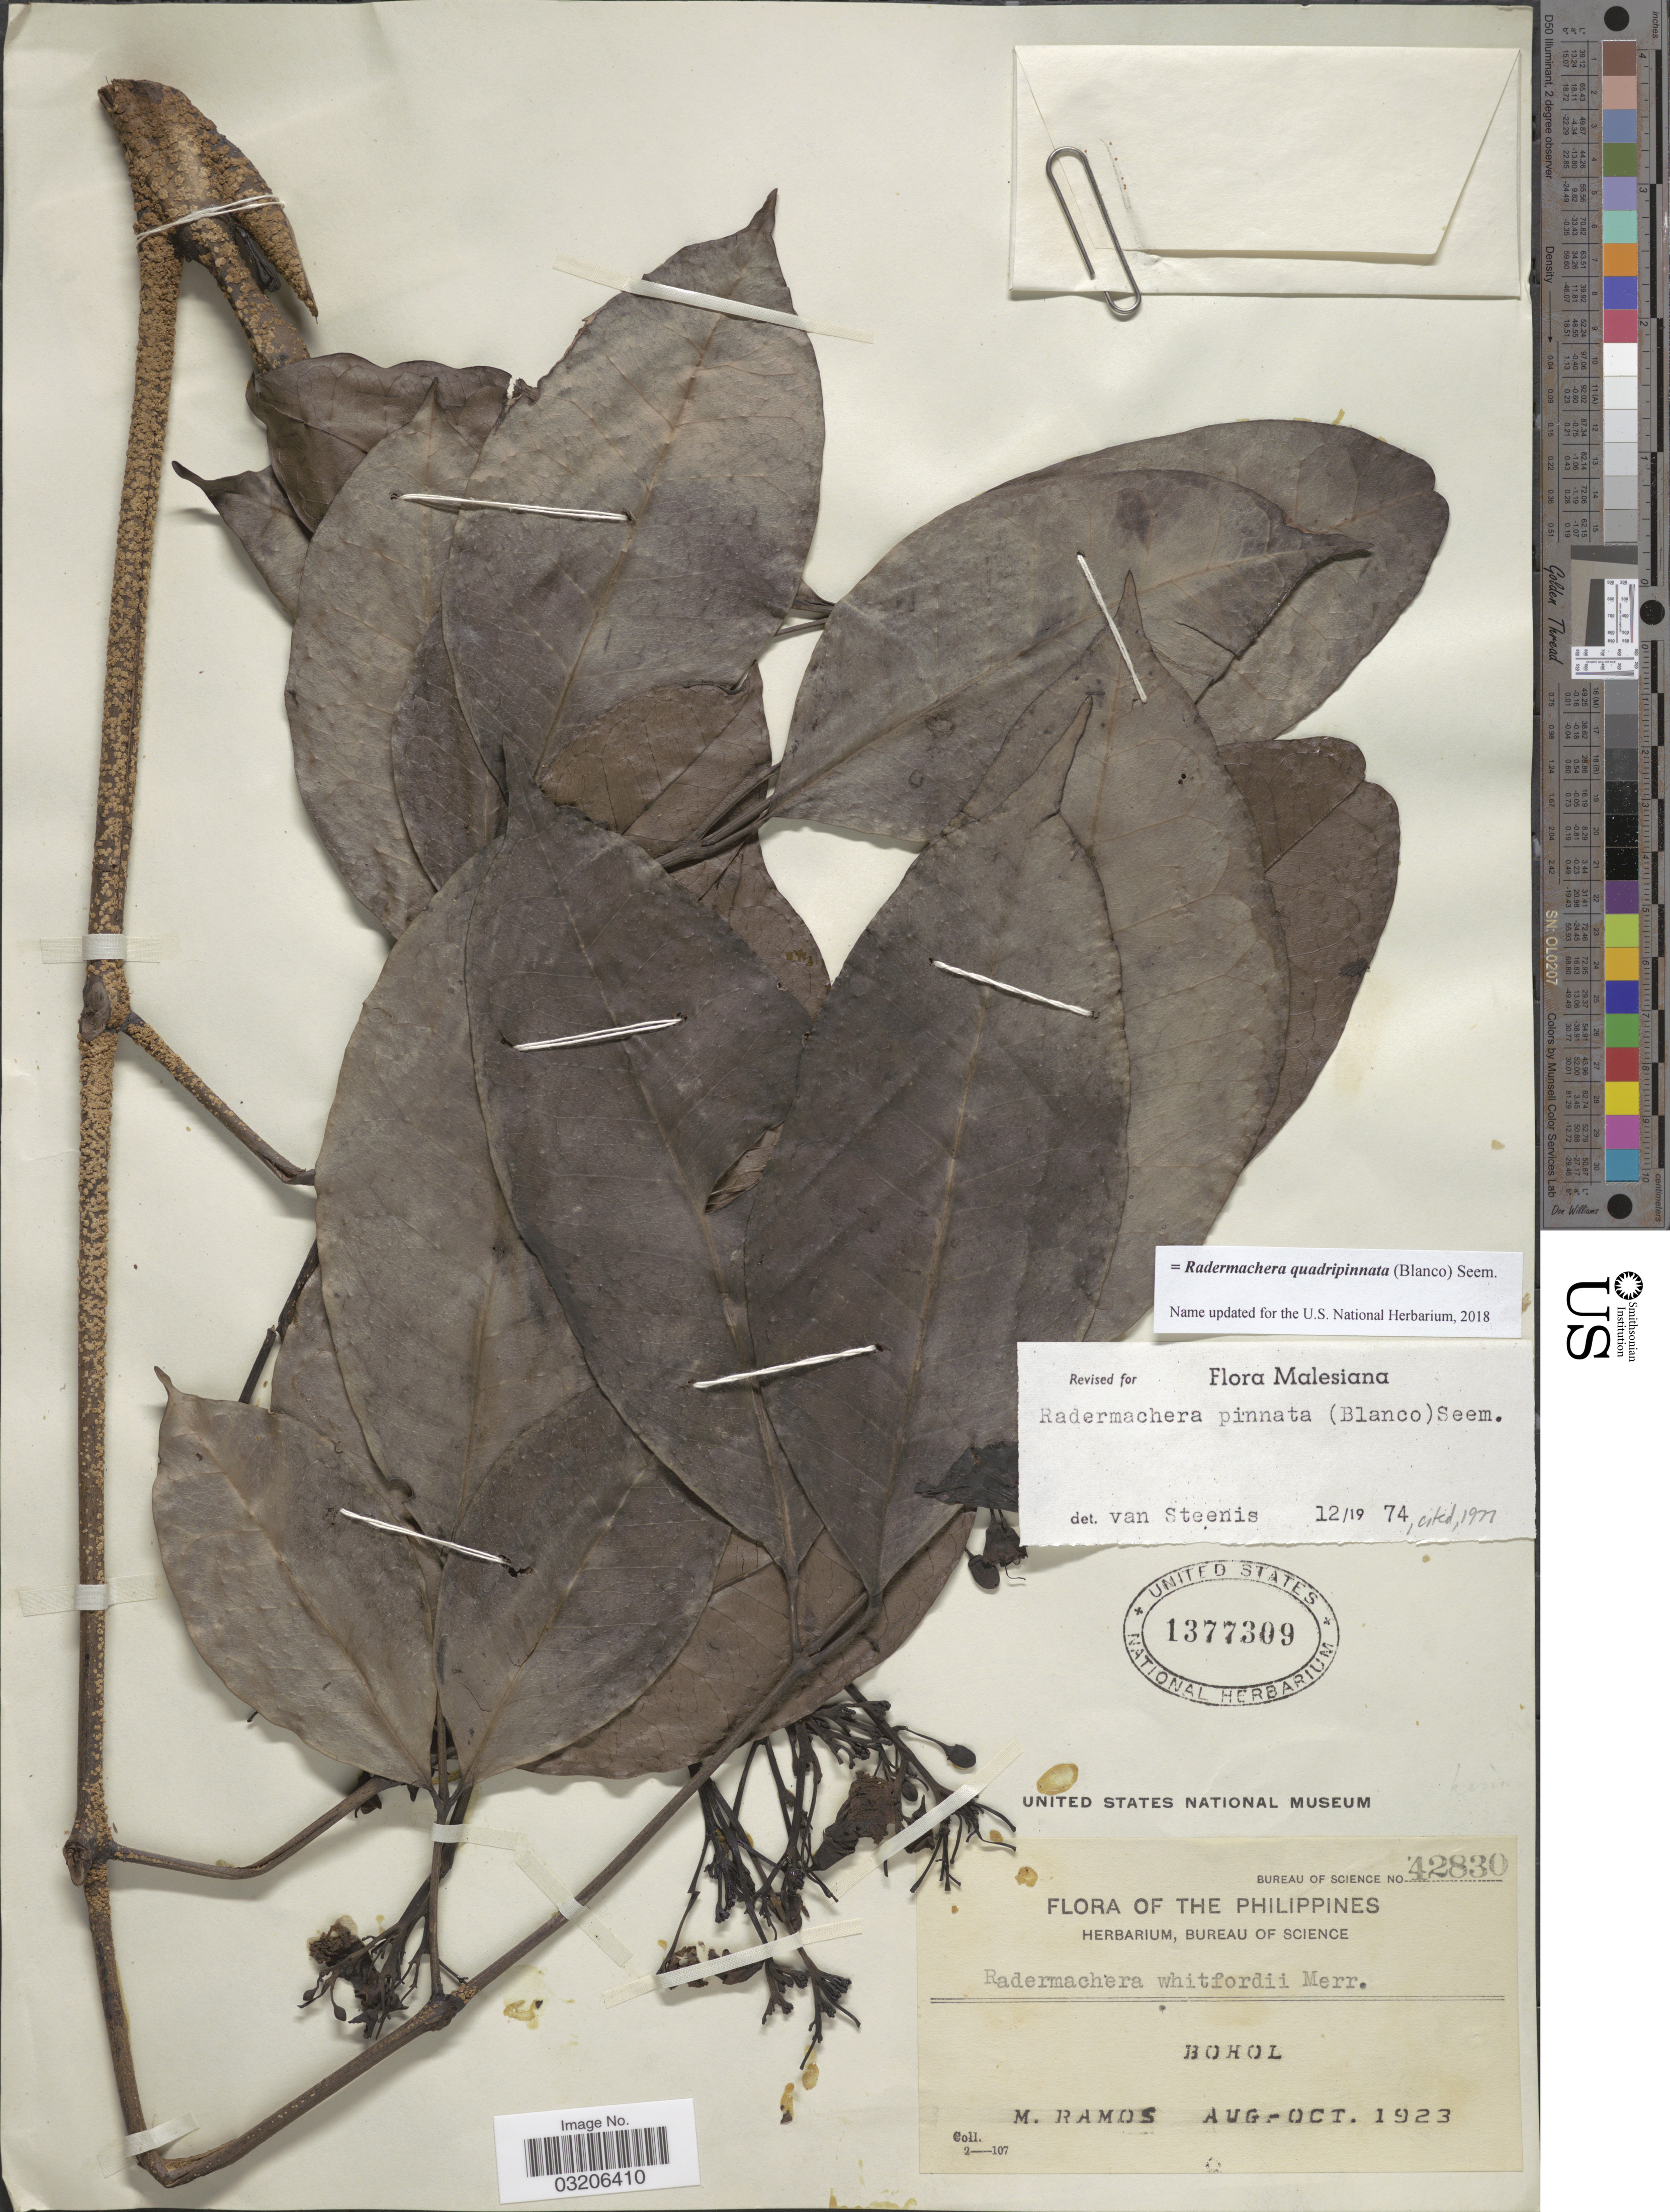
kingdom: Plantae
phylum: Tracheophyta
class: Magnoliopsida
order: Lamiales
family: Bignoniaceae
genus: Radermachera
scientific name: Radermachera quadripinnata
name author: (Blanco) Seem.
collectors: M. Ramos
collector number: Bureau of Science 42830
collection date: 1923-08/1923-10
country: Philippines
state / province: Central Visayas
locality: Bohol.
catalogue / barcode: US 1377309